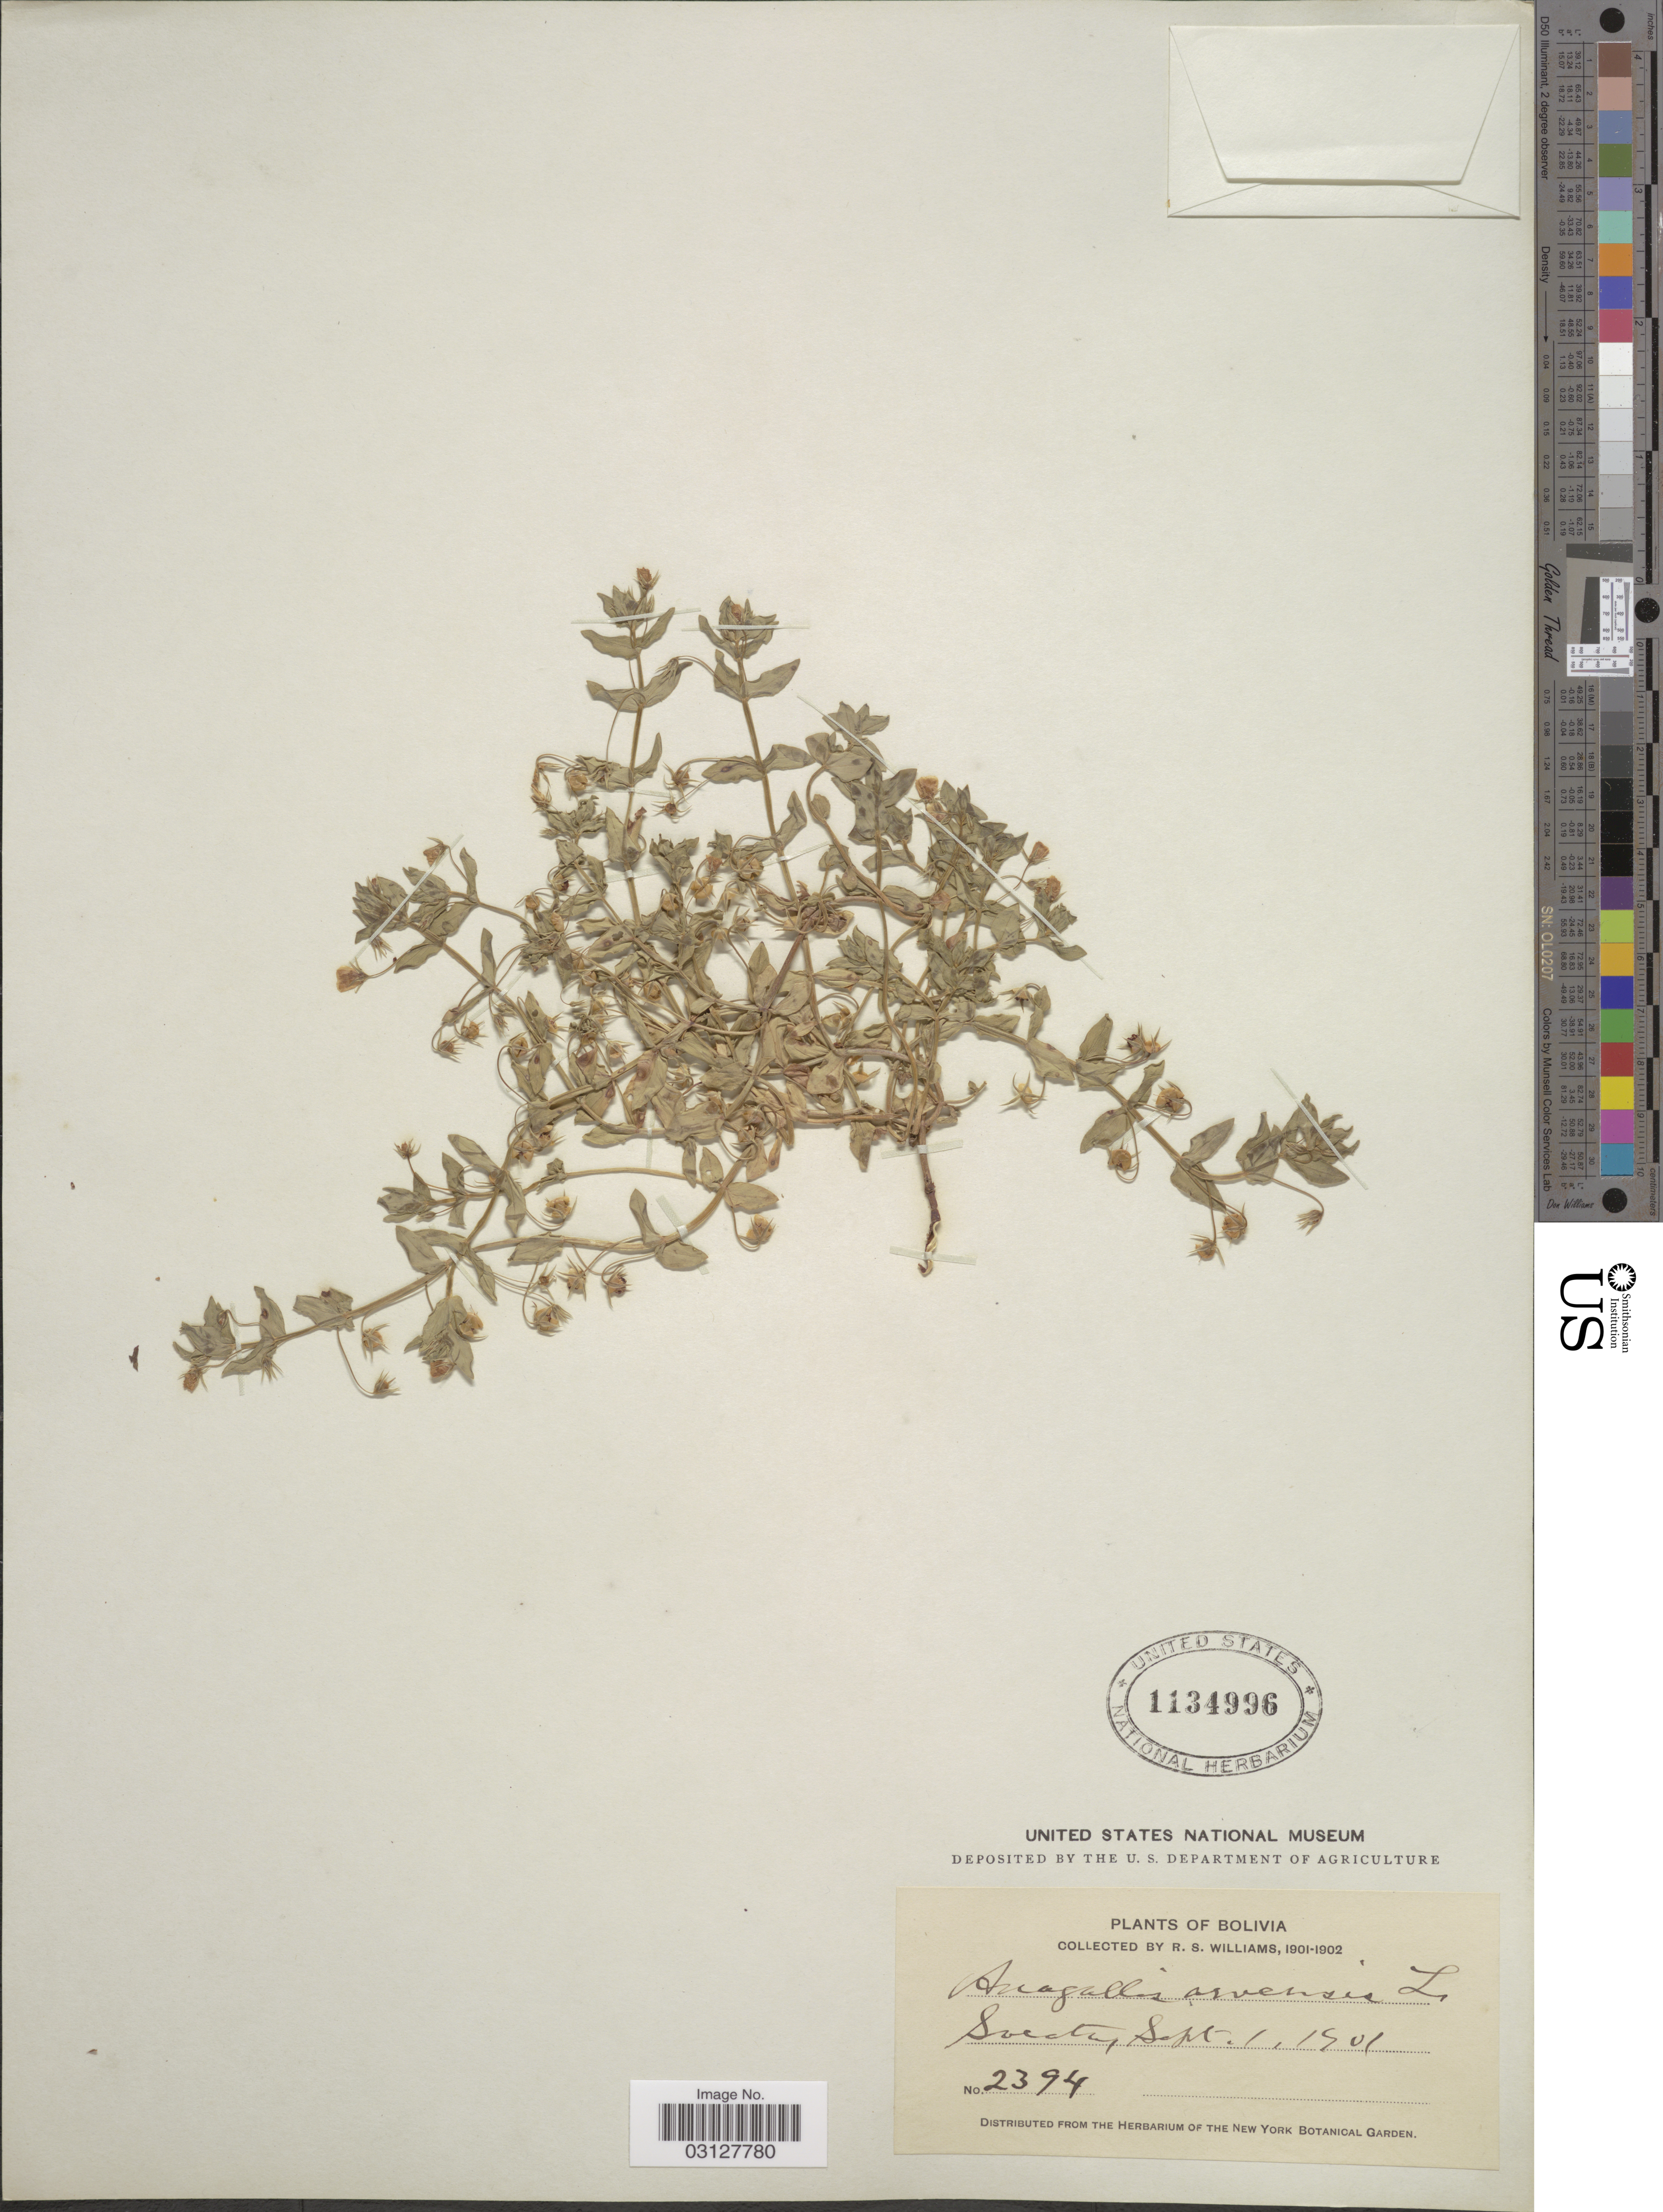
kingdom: Plantae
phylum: Tracheophyta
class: Magnoliopsida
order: Ericales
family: Primulaceae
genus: Anagallis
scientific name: Anagallis arvensis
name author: L.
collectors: R. S. Williams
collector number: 2394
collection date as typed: Sep. 1, 1901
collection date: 1901-09-01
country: Bolivia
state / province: La Páz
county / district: Larecaja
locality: Sorata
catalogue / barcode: US 1134996